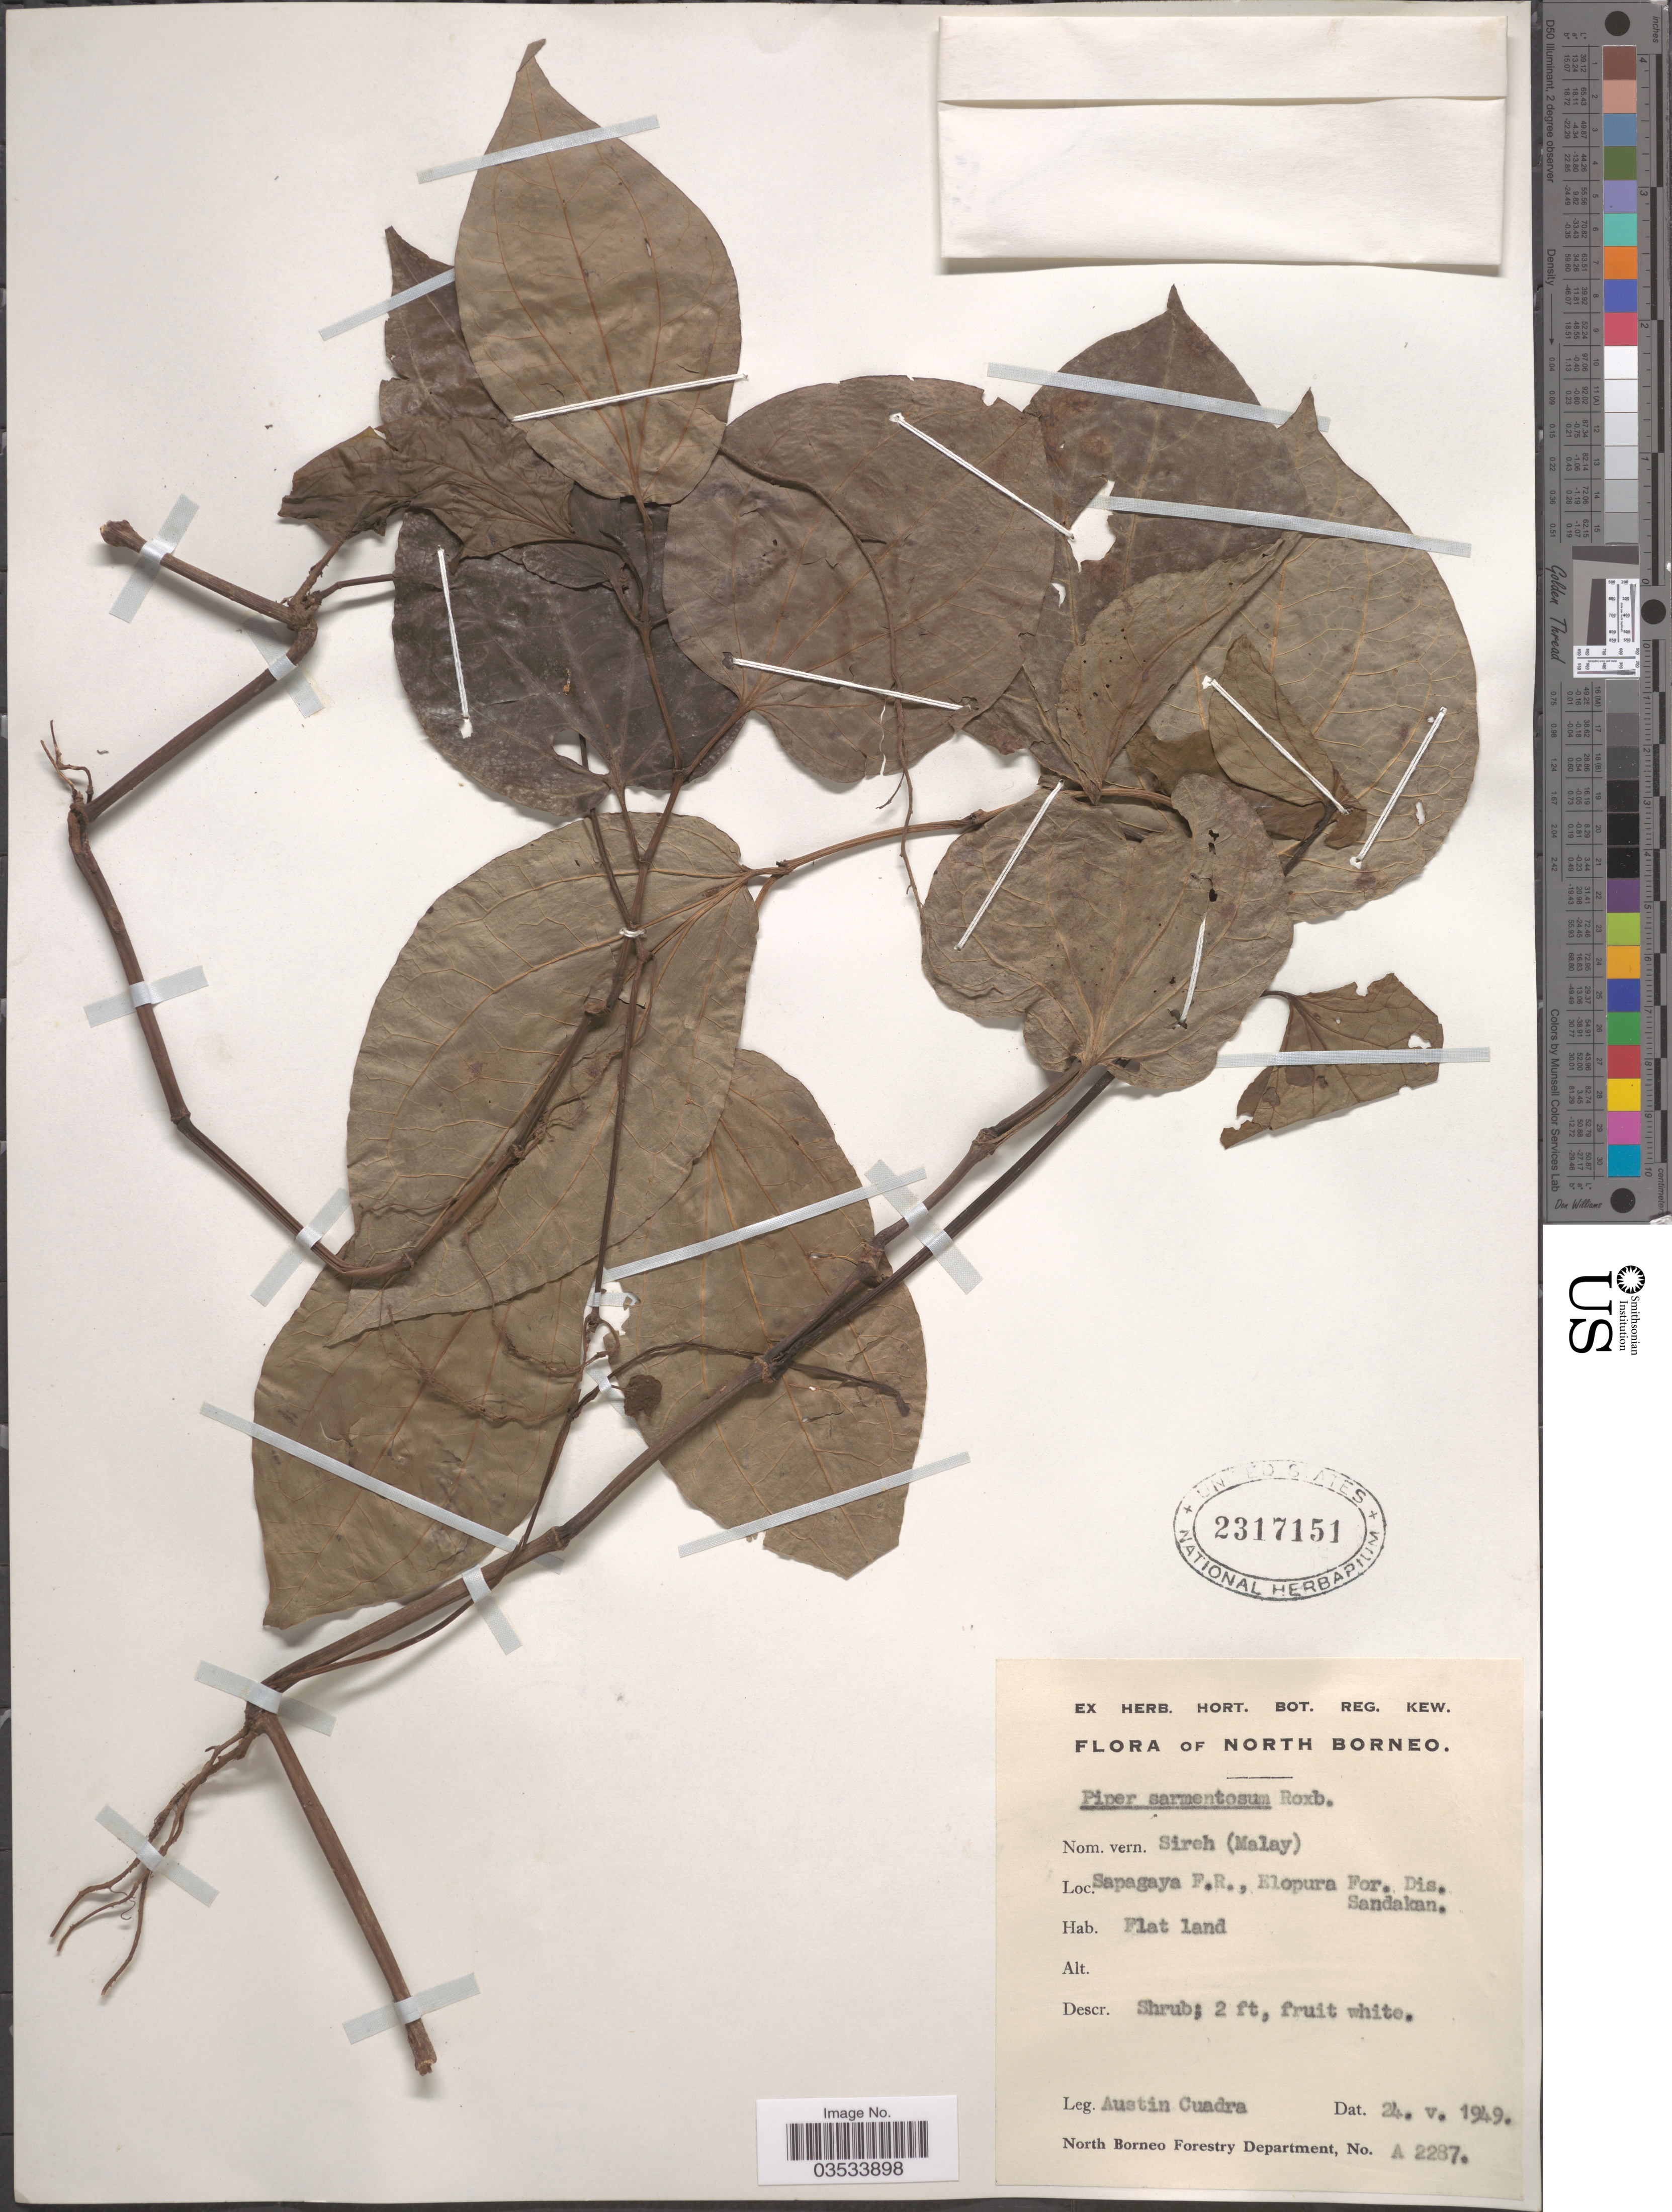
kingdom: Plantae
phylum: Tracheophyta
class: Magnoliopsida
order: Piperales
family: Piperaceae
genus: Piper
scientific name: Piper sarmentosum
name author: Roxb.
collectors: A. Cuadra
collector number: A2287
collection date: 1949-05-24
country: Malaysia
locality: North Borneo. Sapagaya F. R., Elopura For. Dis. Sandakan.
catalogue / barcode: US 2317151